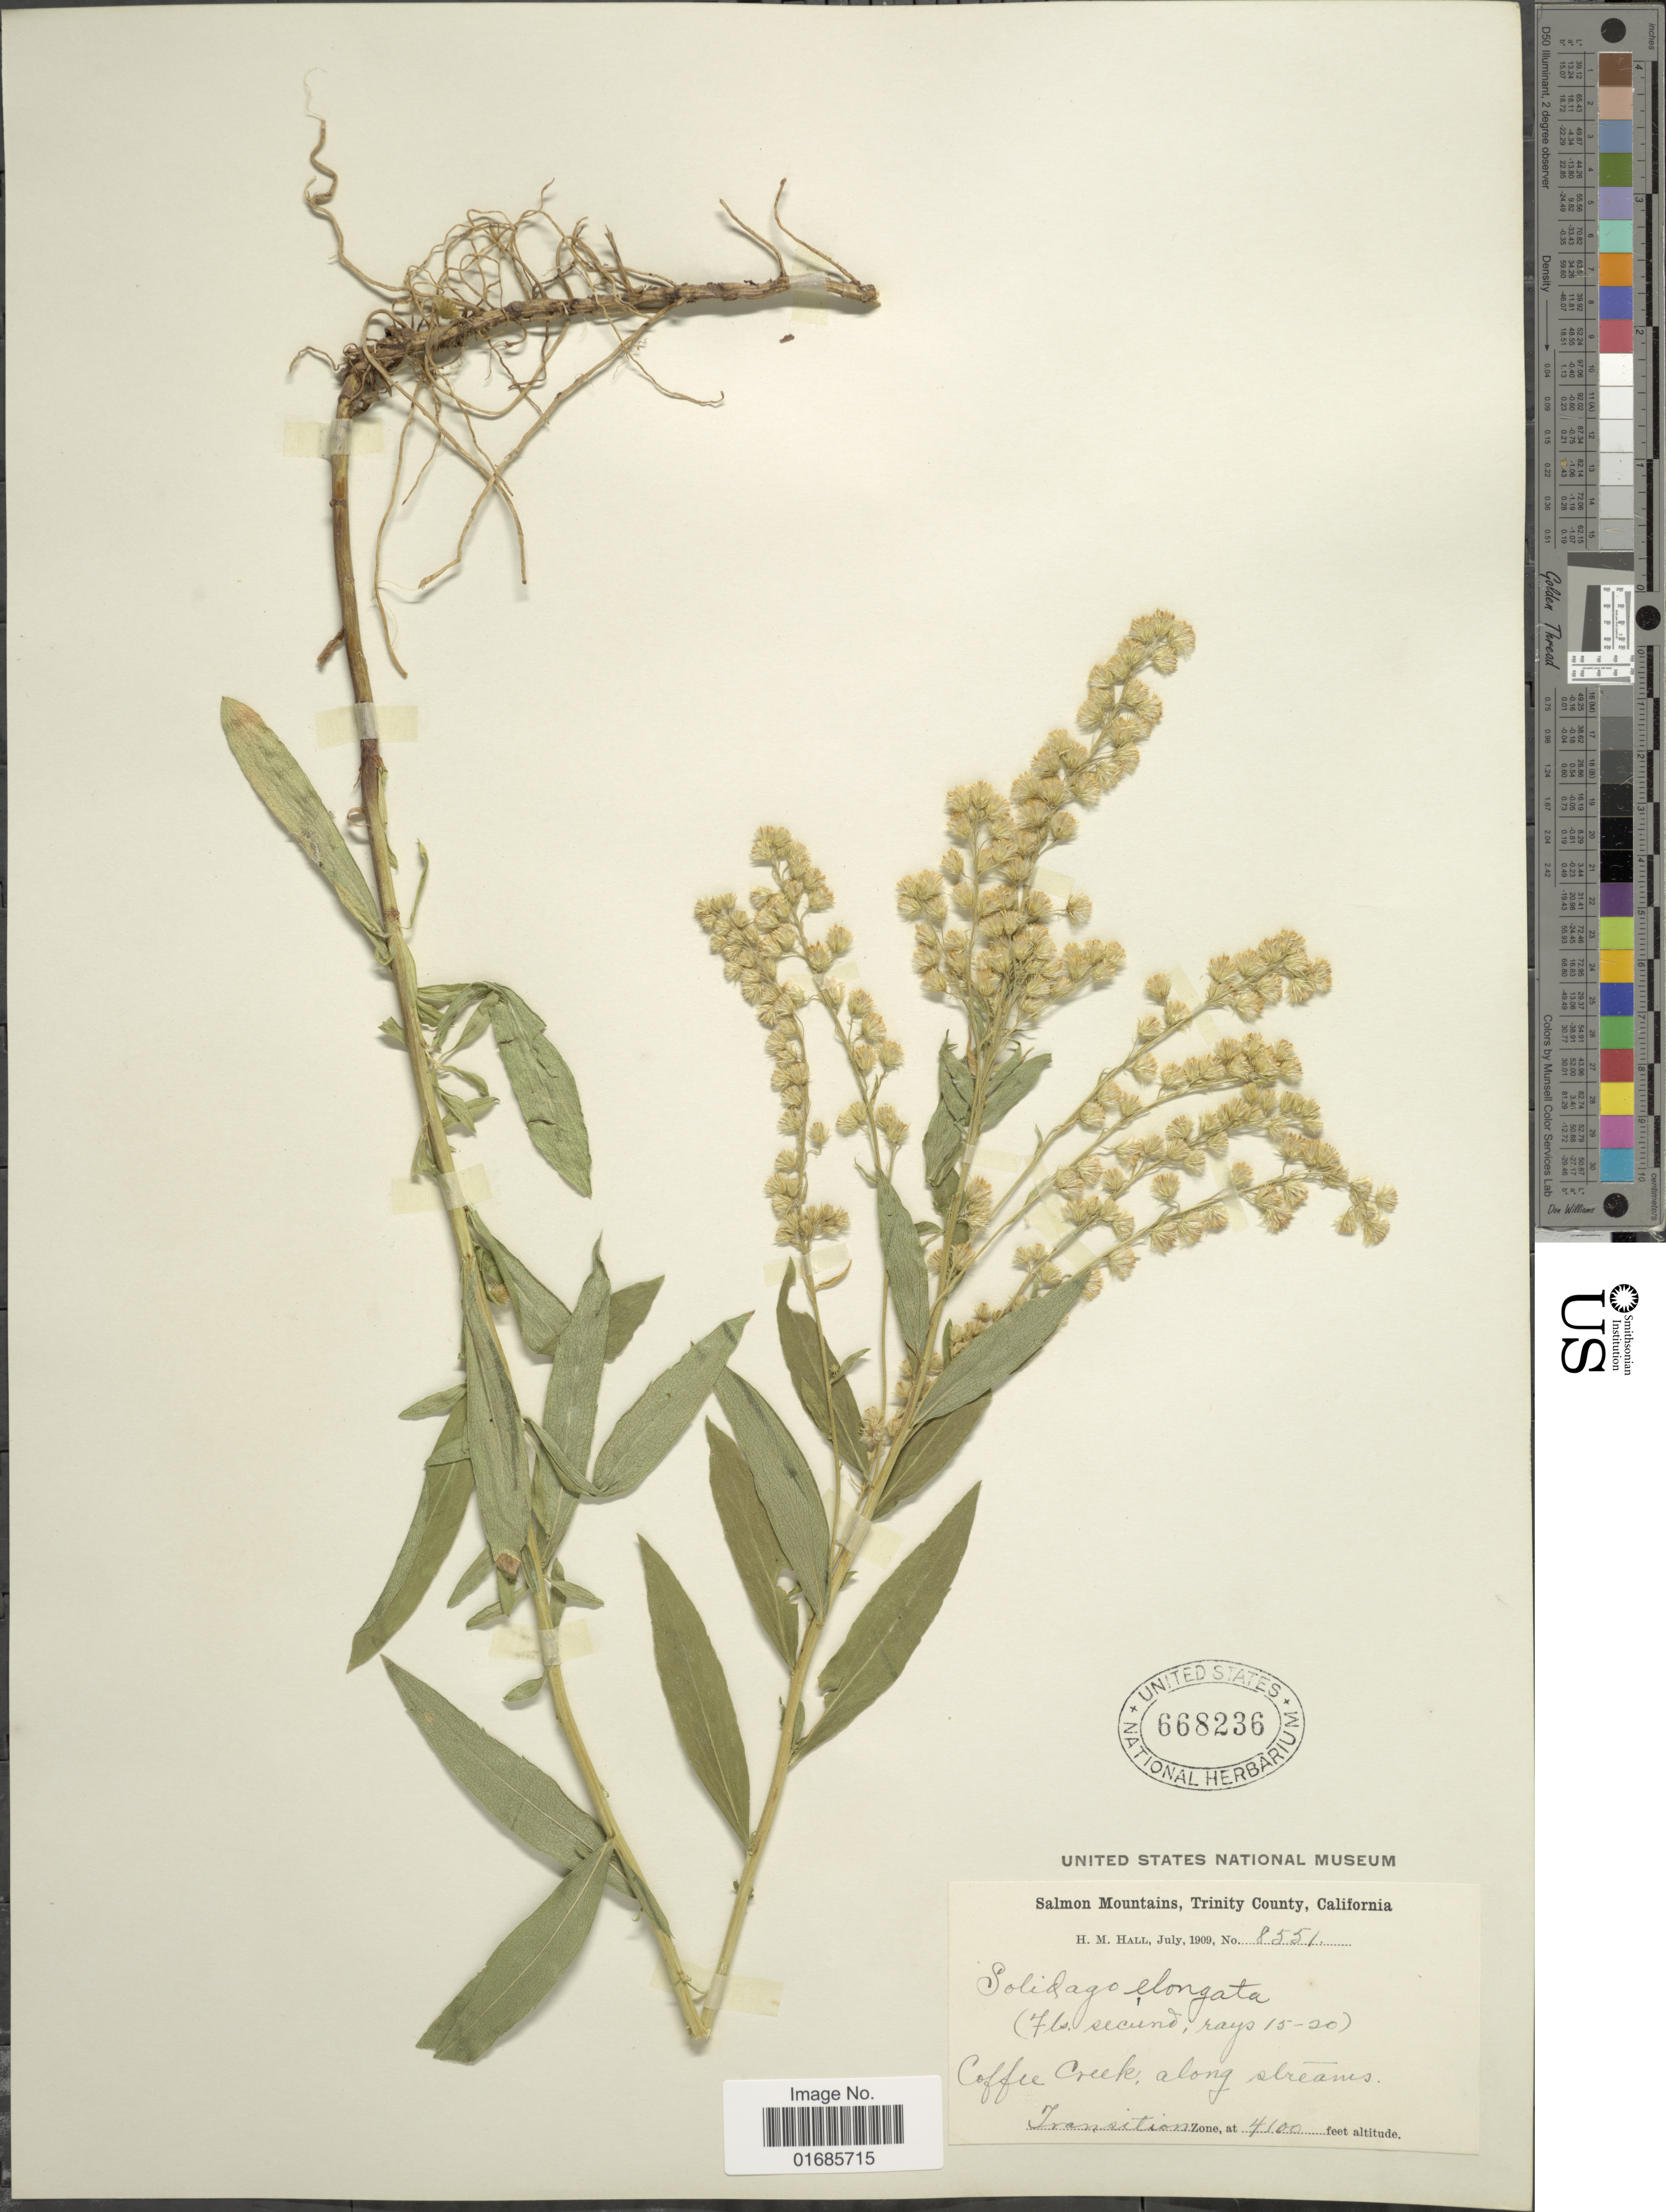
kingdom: Plantae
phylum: Tracheophyta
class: Magnoliopsida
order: Asterales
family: Asteraceae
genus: Solidago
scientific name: Solidago canadensis var. salebrosa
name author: (Piper) M.E. Jones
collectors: H. M. Hall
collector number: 8551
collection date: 1909-07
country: United States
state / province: California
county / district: Trinity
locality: Salmon Mountains, Trinity County, Coffee Creek, Transition Zone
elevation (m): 1250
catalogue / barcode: US 668236